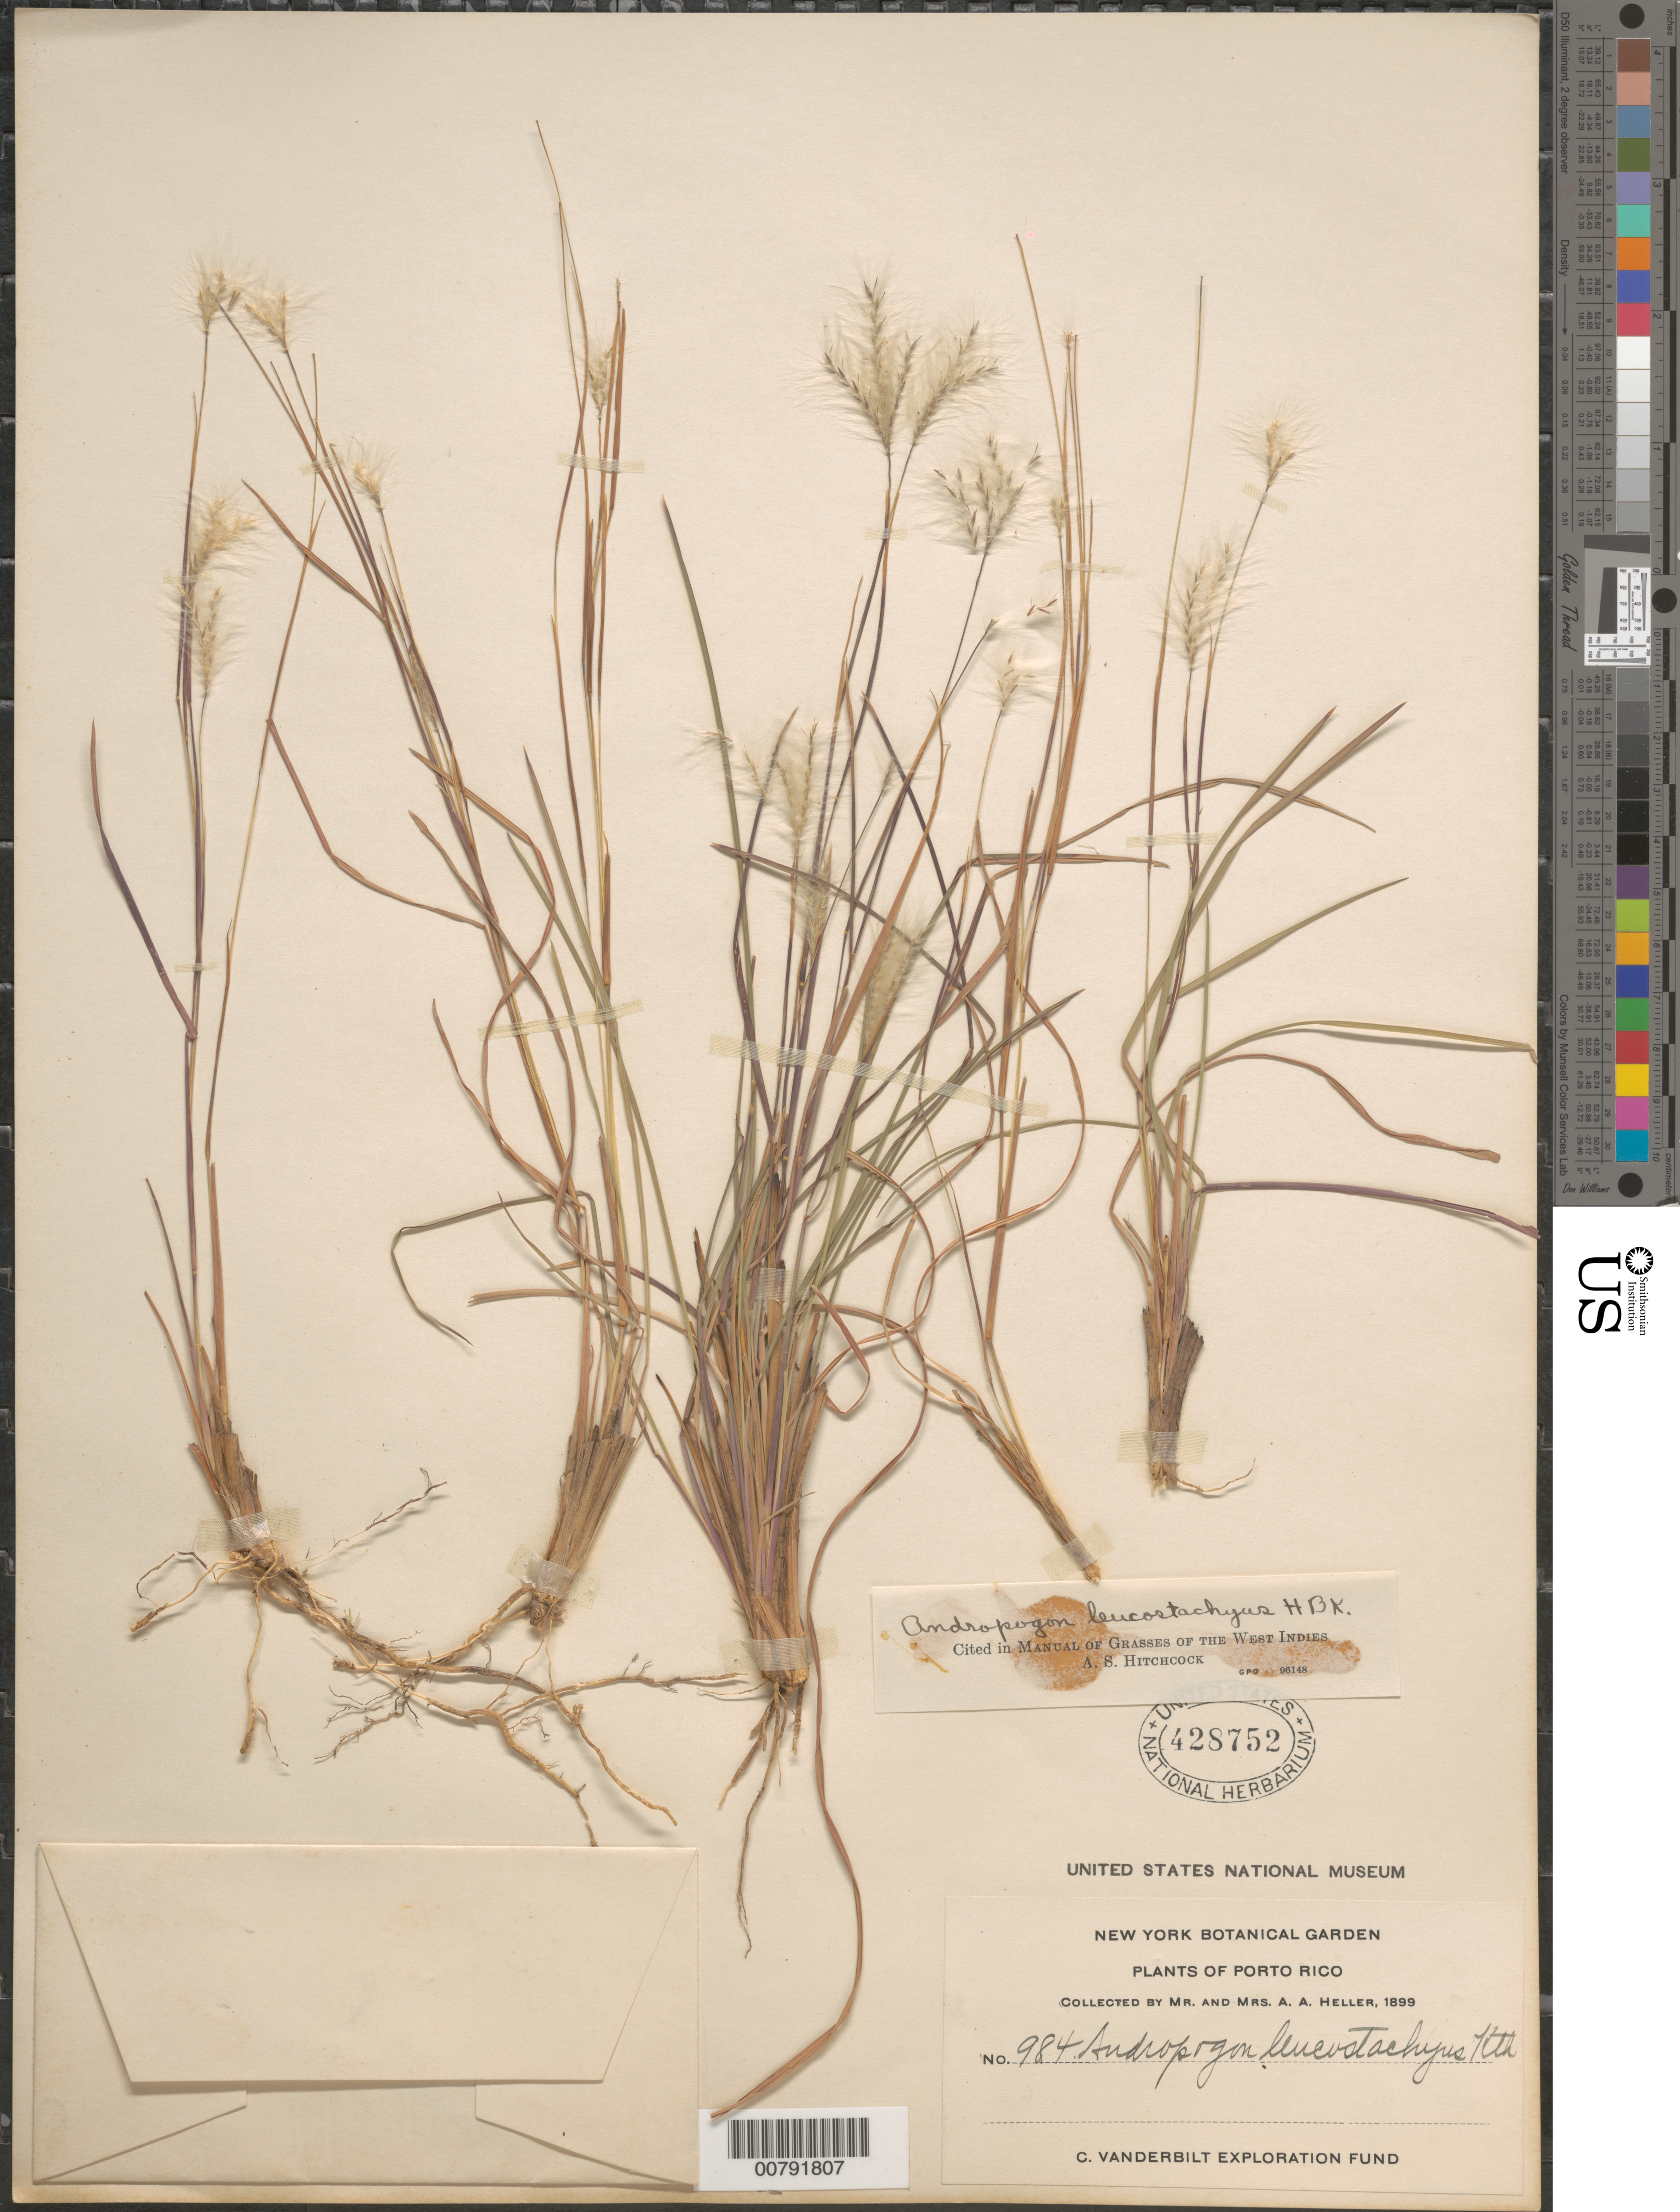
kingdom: Plantae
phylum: Tracheophyta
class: Liliopsida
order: Poales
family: Poaceae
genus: Andropogon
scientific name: Andropogon leucostachyus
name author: Kunth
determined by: Hitchcock, Albert S.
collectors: A. A. Heller & E. G. Heller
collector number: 984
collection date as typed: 1899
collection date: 1899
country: Puerto Rico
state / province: San Juan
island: Puerto Rico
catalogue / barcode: US 428752